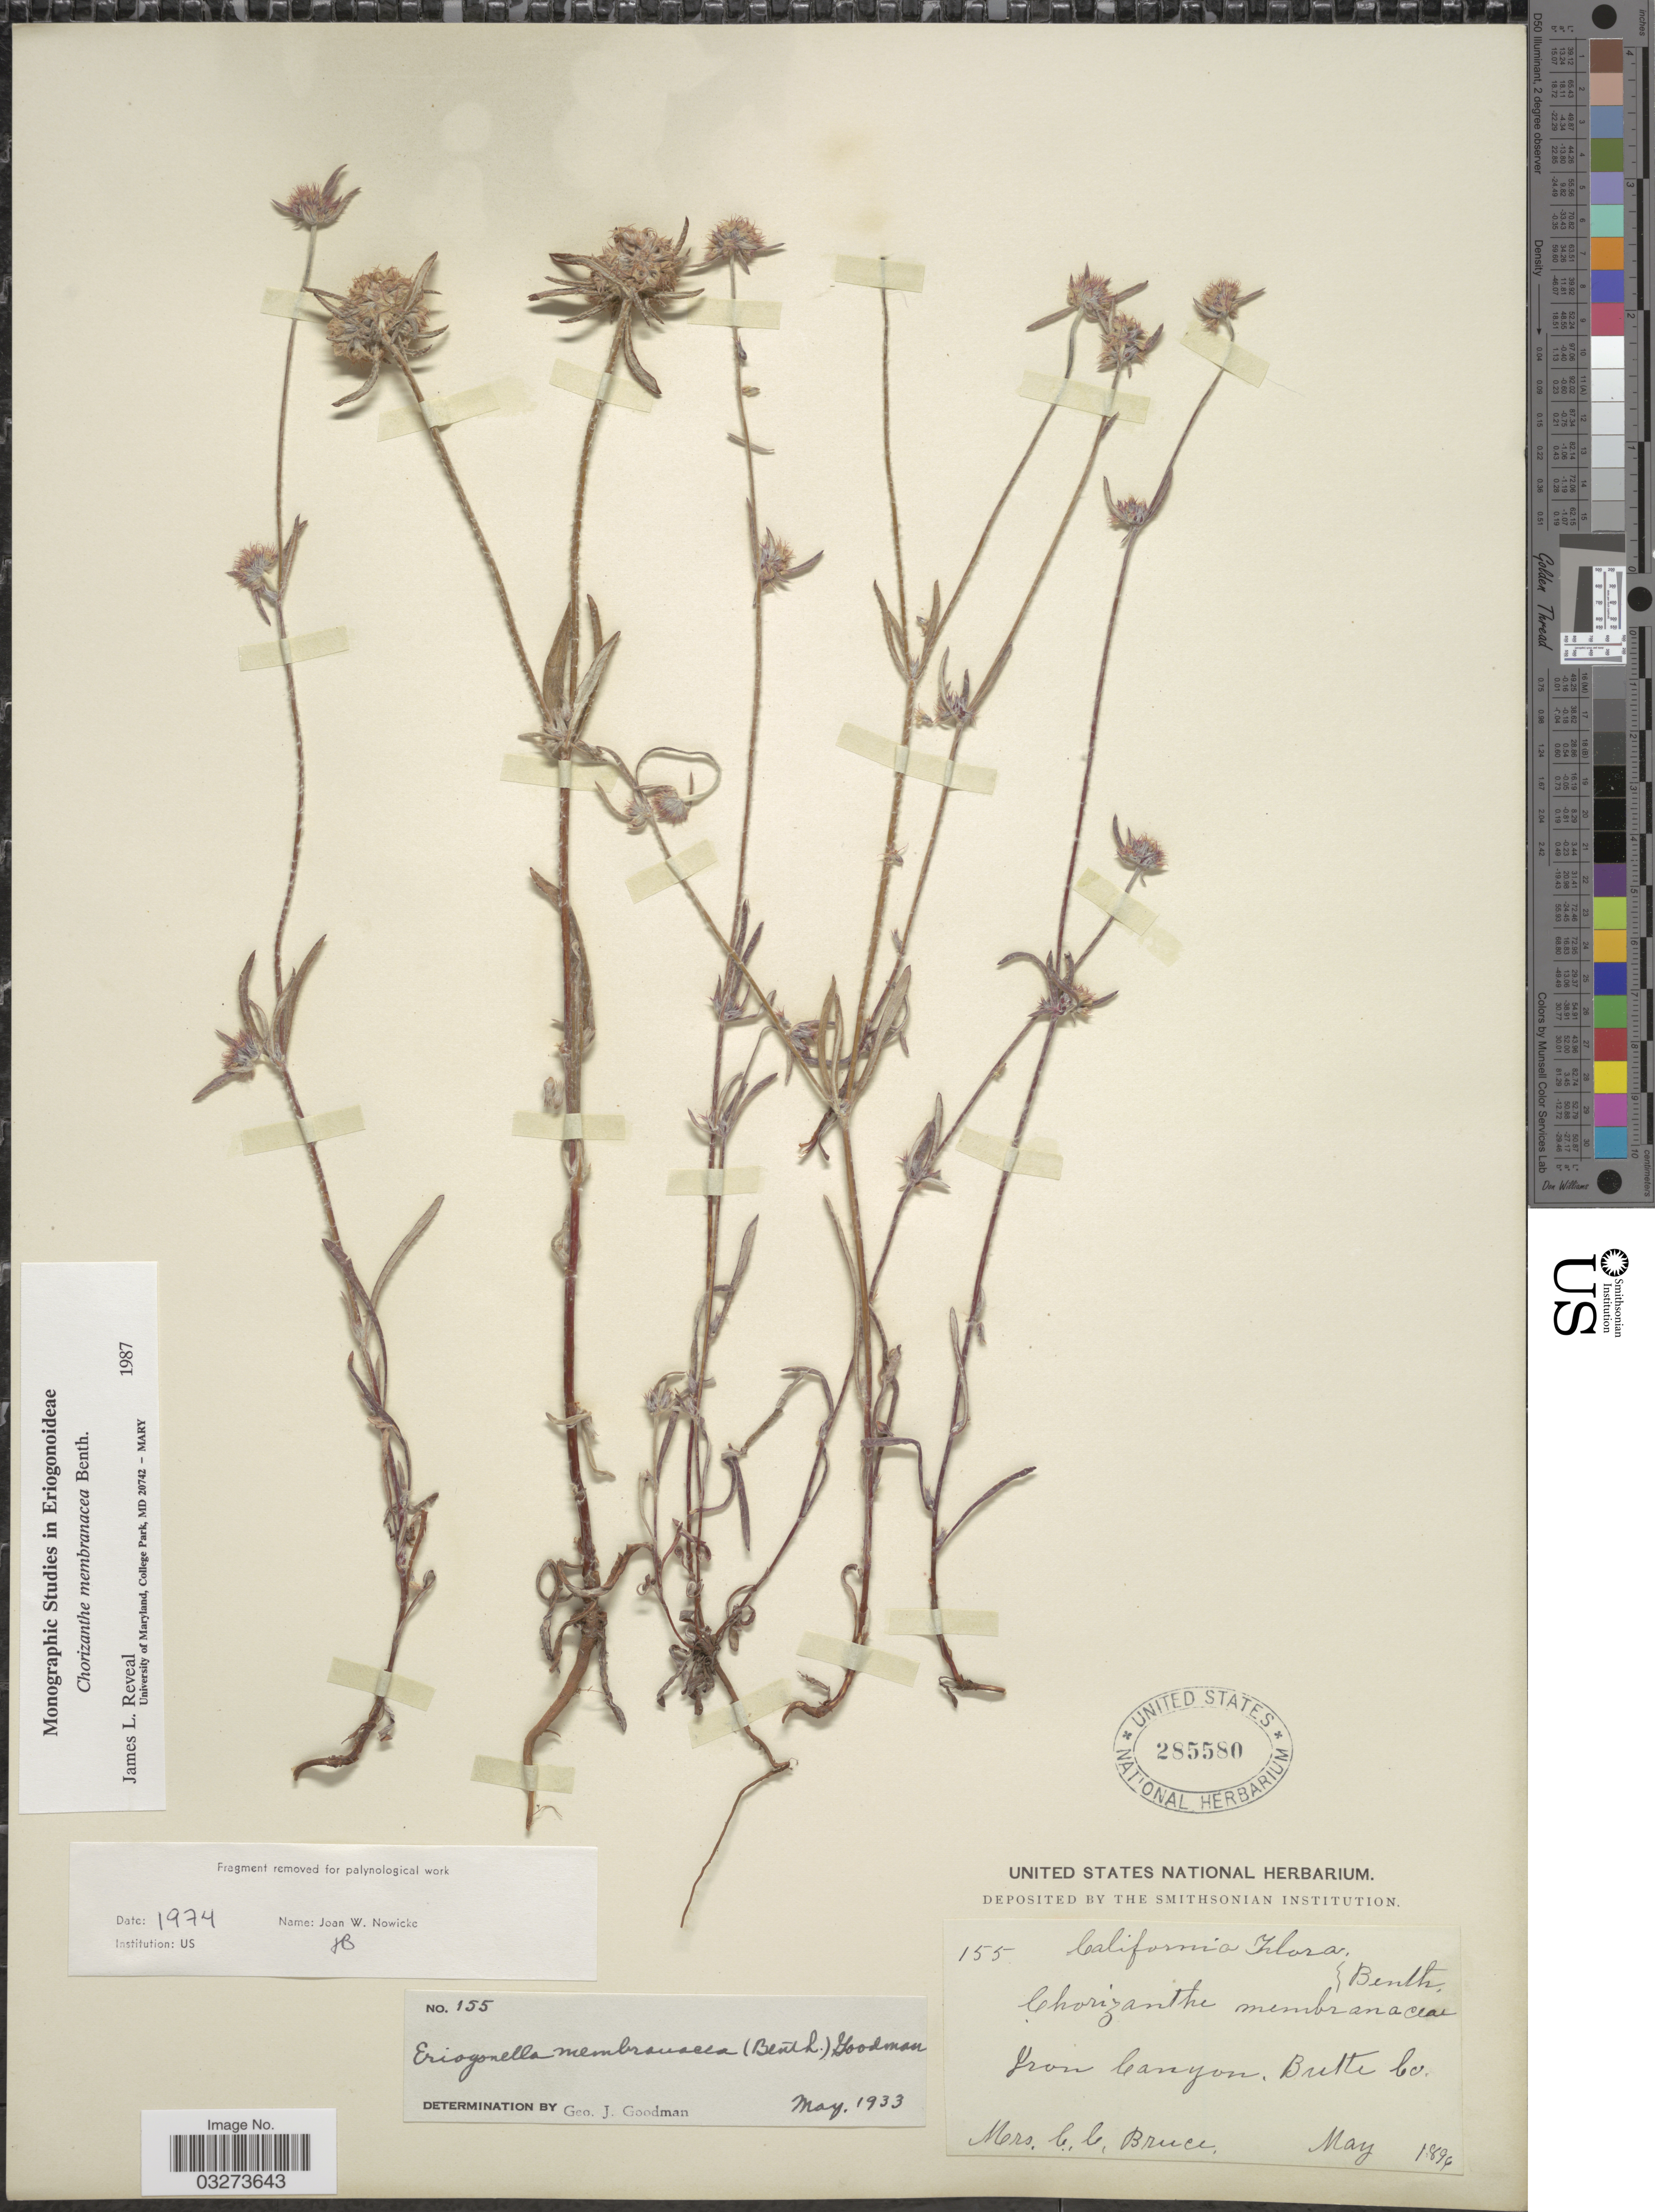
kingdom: Plantae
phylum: Tracheophyta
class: Magnoliopsida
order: Caryophyllales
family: Polygonaceae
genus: Chorizanthe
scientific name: Chorizanthe membranacea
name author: Benth.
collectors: C. Bruce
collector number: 155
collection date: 1894-05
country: United States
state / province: California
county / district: Butte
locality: Iron Canyon, Butte Co.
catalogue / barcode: US 285580